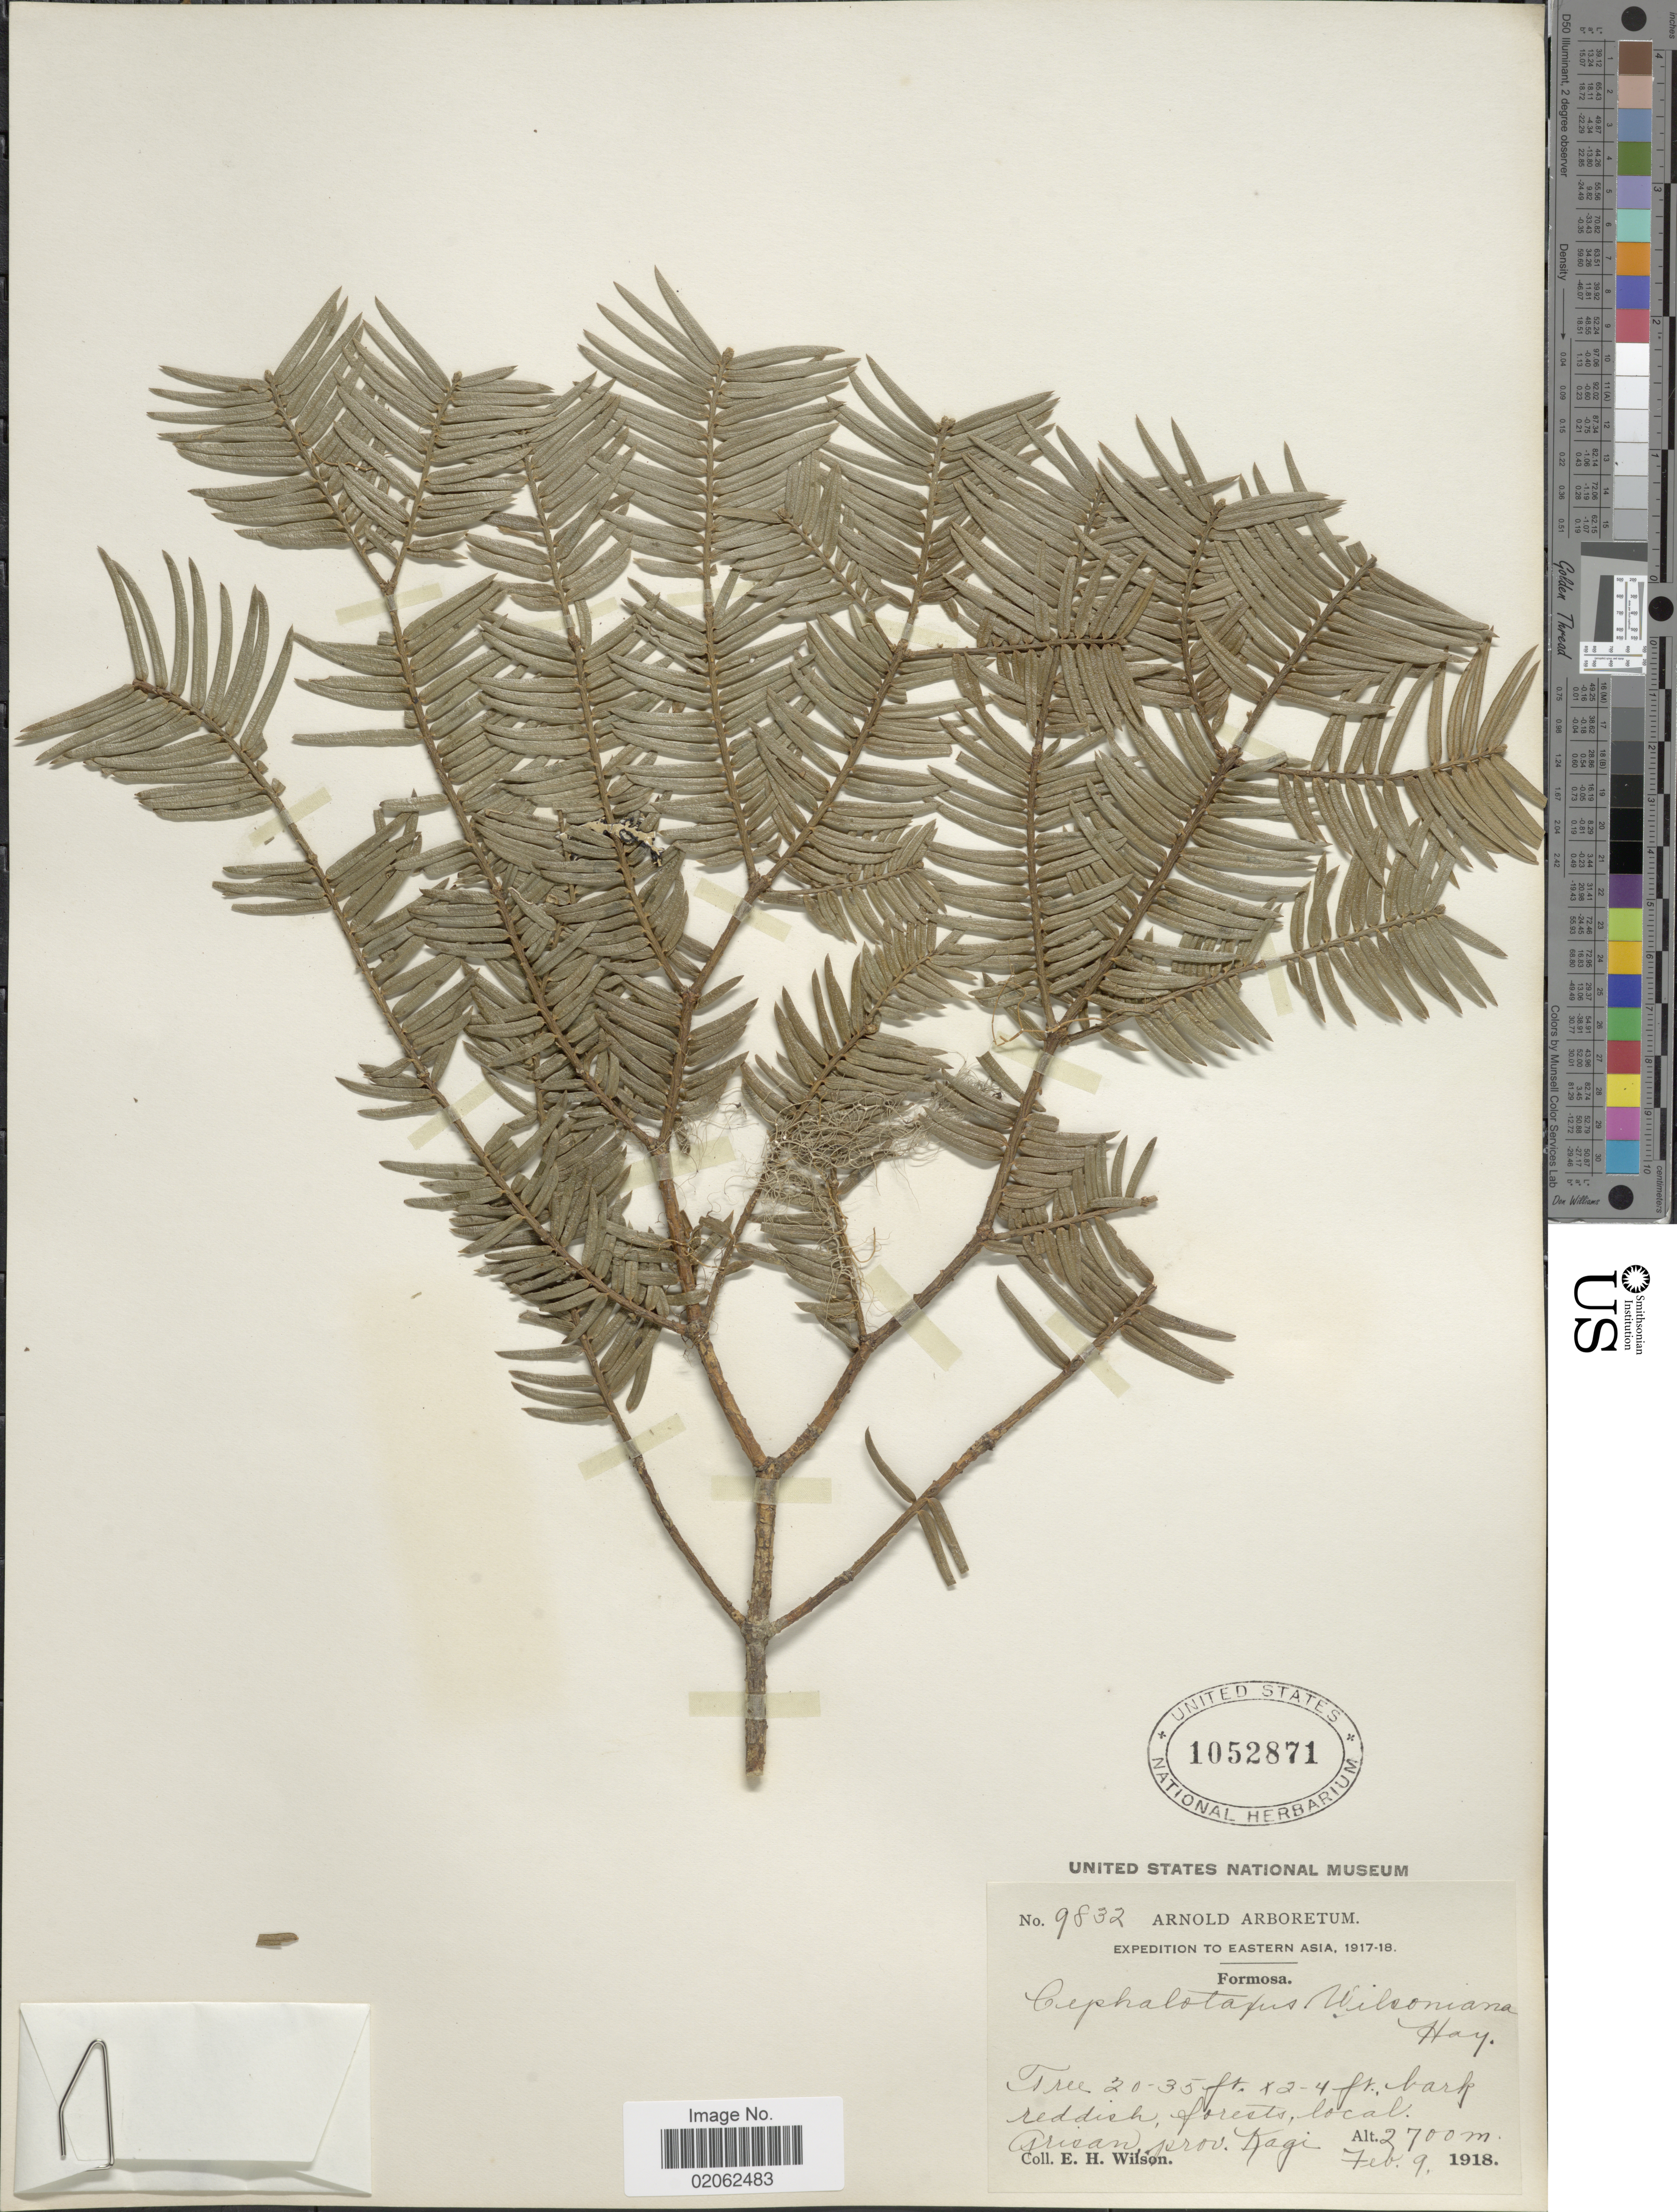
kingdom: Plantae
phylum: Tracheophyta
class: Pinopsida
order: Pinales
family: Cephalotaxaceae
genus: Cephalotaxus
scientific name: Cephalotaxus wilsoniana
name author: Hayata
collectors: E. Wilson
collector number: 9832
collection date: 1918-02-09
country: Taiwan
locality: Eastern Asia. Formosa. Arisan Prov. Kagi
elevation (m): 2700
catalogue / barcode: US 1052871